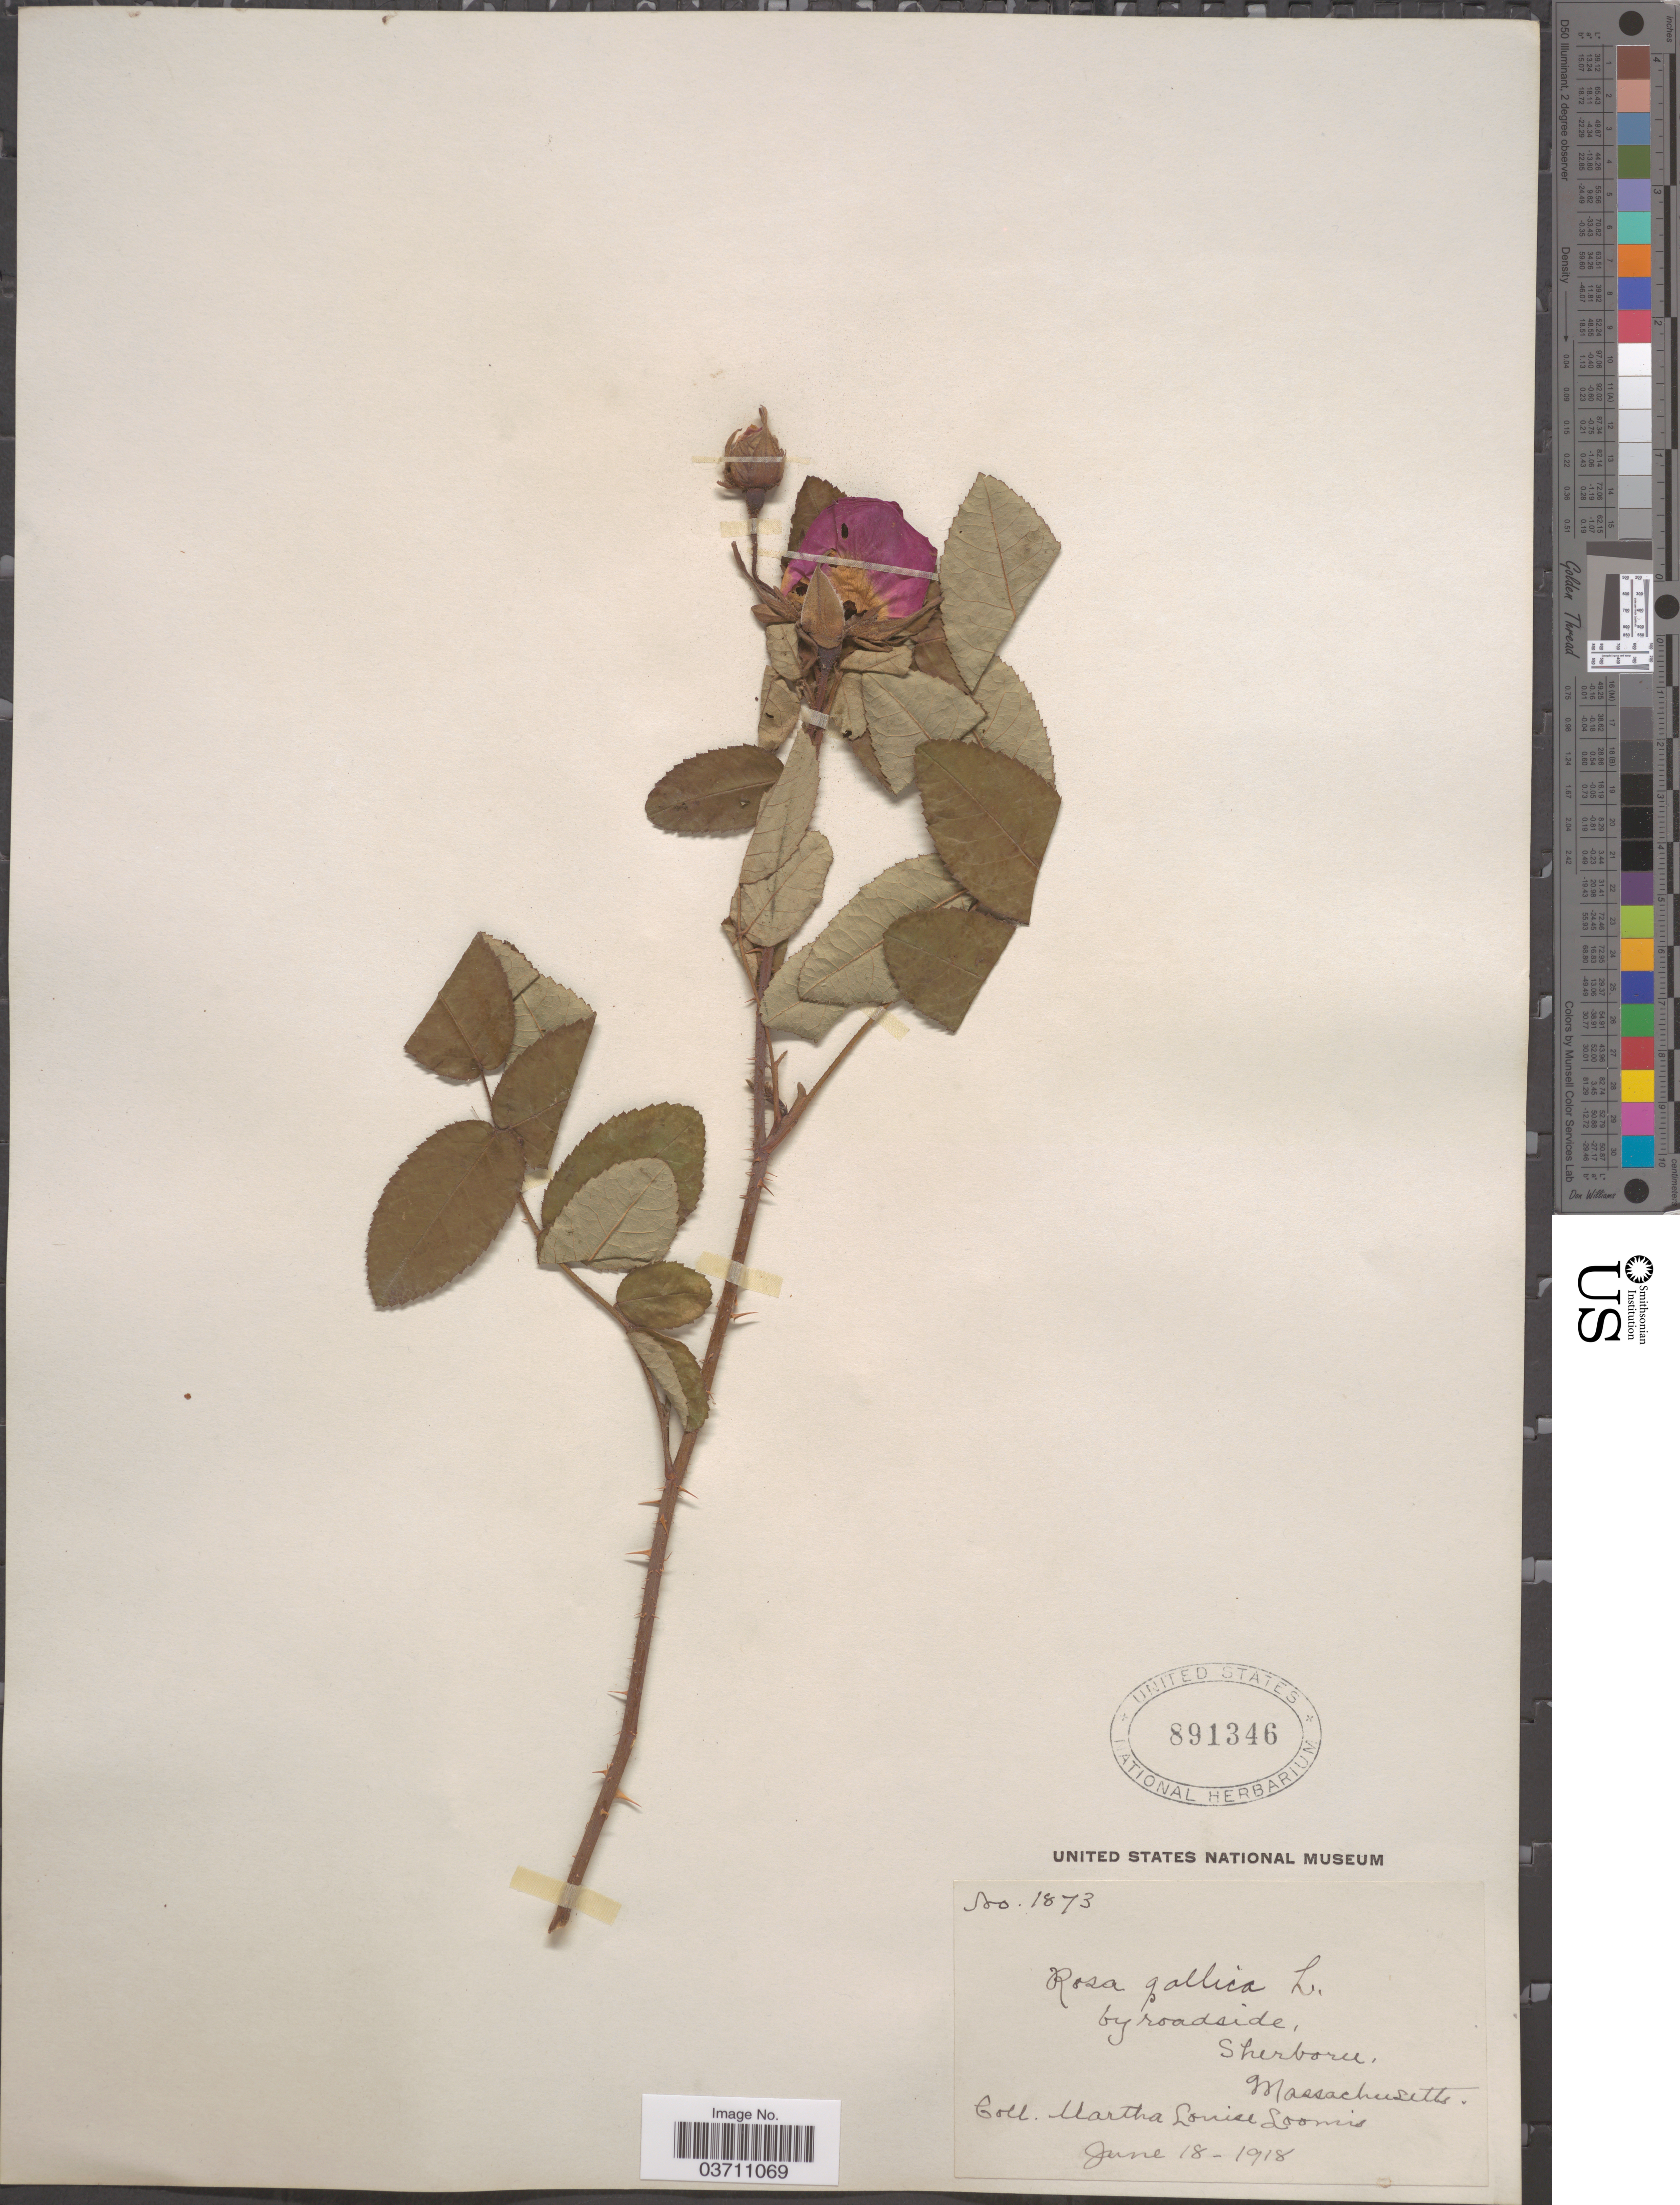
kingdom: Plantae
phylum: Tracheophyta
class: Magnoliopsida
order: Rosales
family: Rosaceae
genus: Rosa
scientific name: Rosa gallica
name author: L.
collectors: M. L. Loomis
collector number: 1873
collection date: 1918-06-18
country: United States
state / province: Massachusetts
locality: By roadside, Sherborn.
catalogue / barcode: US 891346